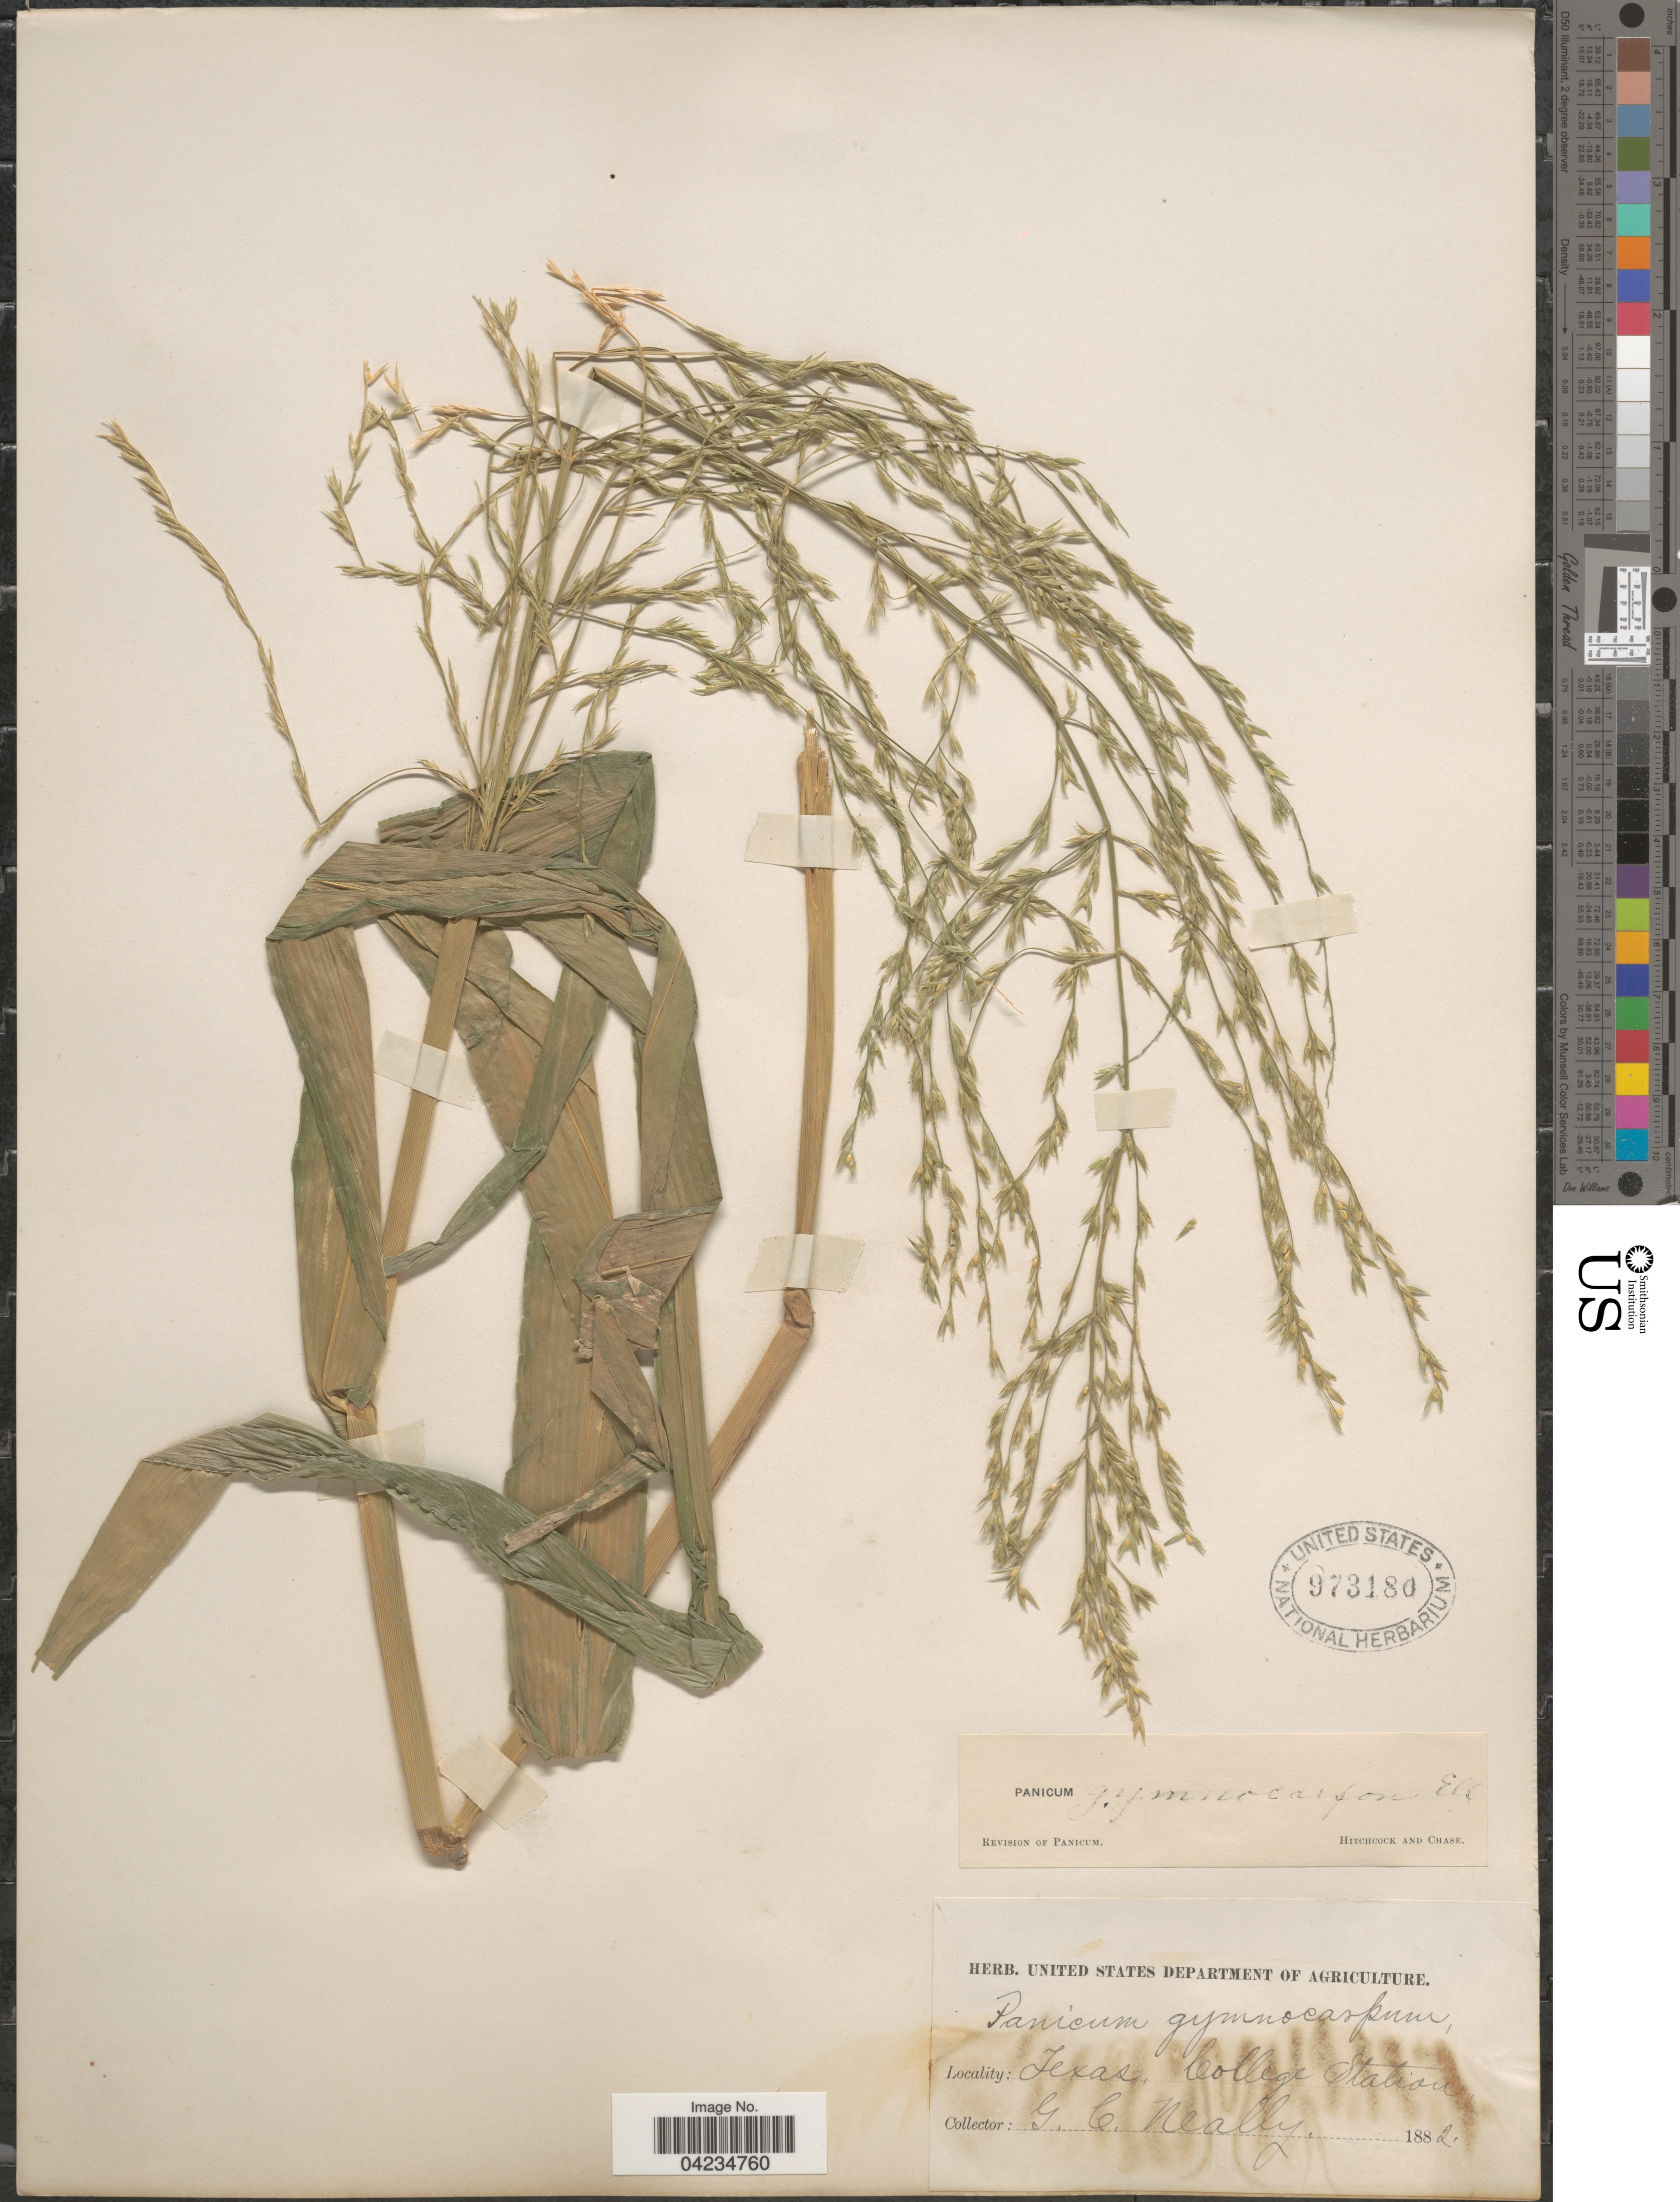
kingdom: Plantae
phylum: Tracheophyta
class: Liliopsida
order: Poales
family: Poaceae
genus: Phanopyrum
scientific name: Phanopyrum gymnocarpon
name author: (Elliott) Nash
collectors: G. Neally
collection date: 1882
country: United States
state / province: Texas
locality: College Station.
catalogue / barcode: US 973180